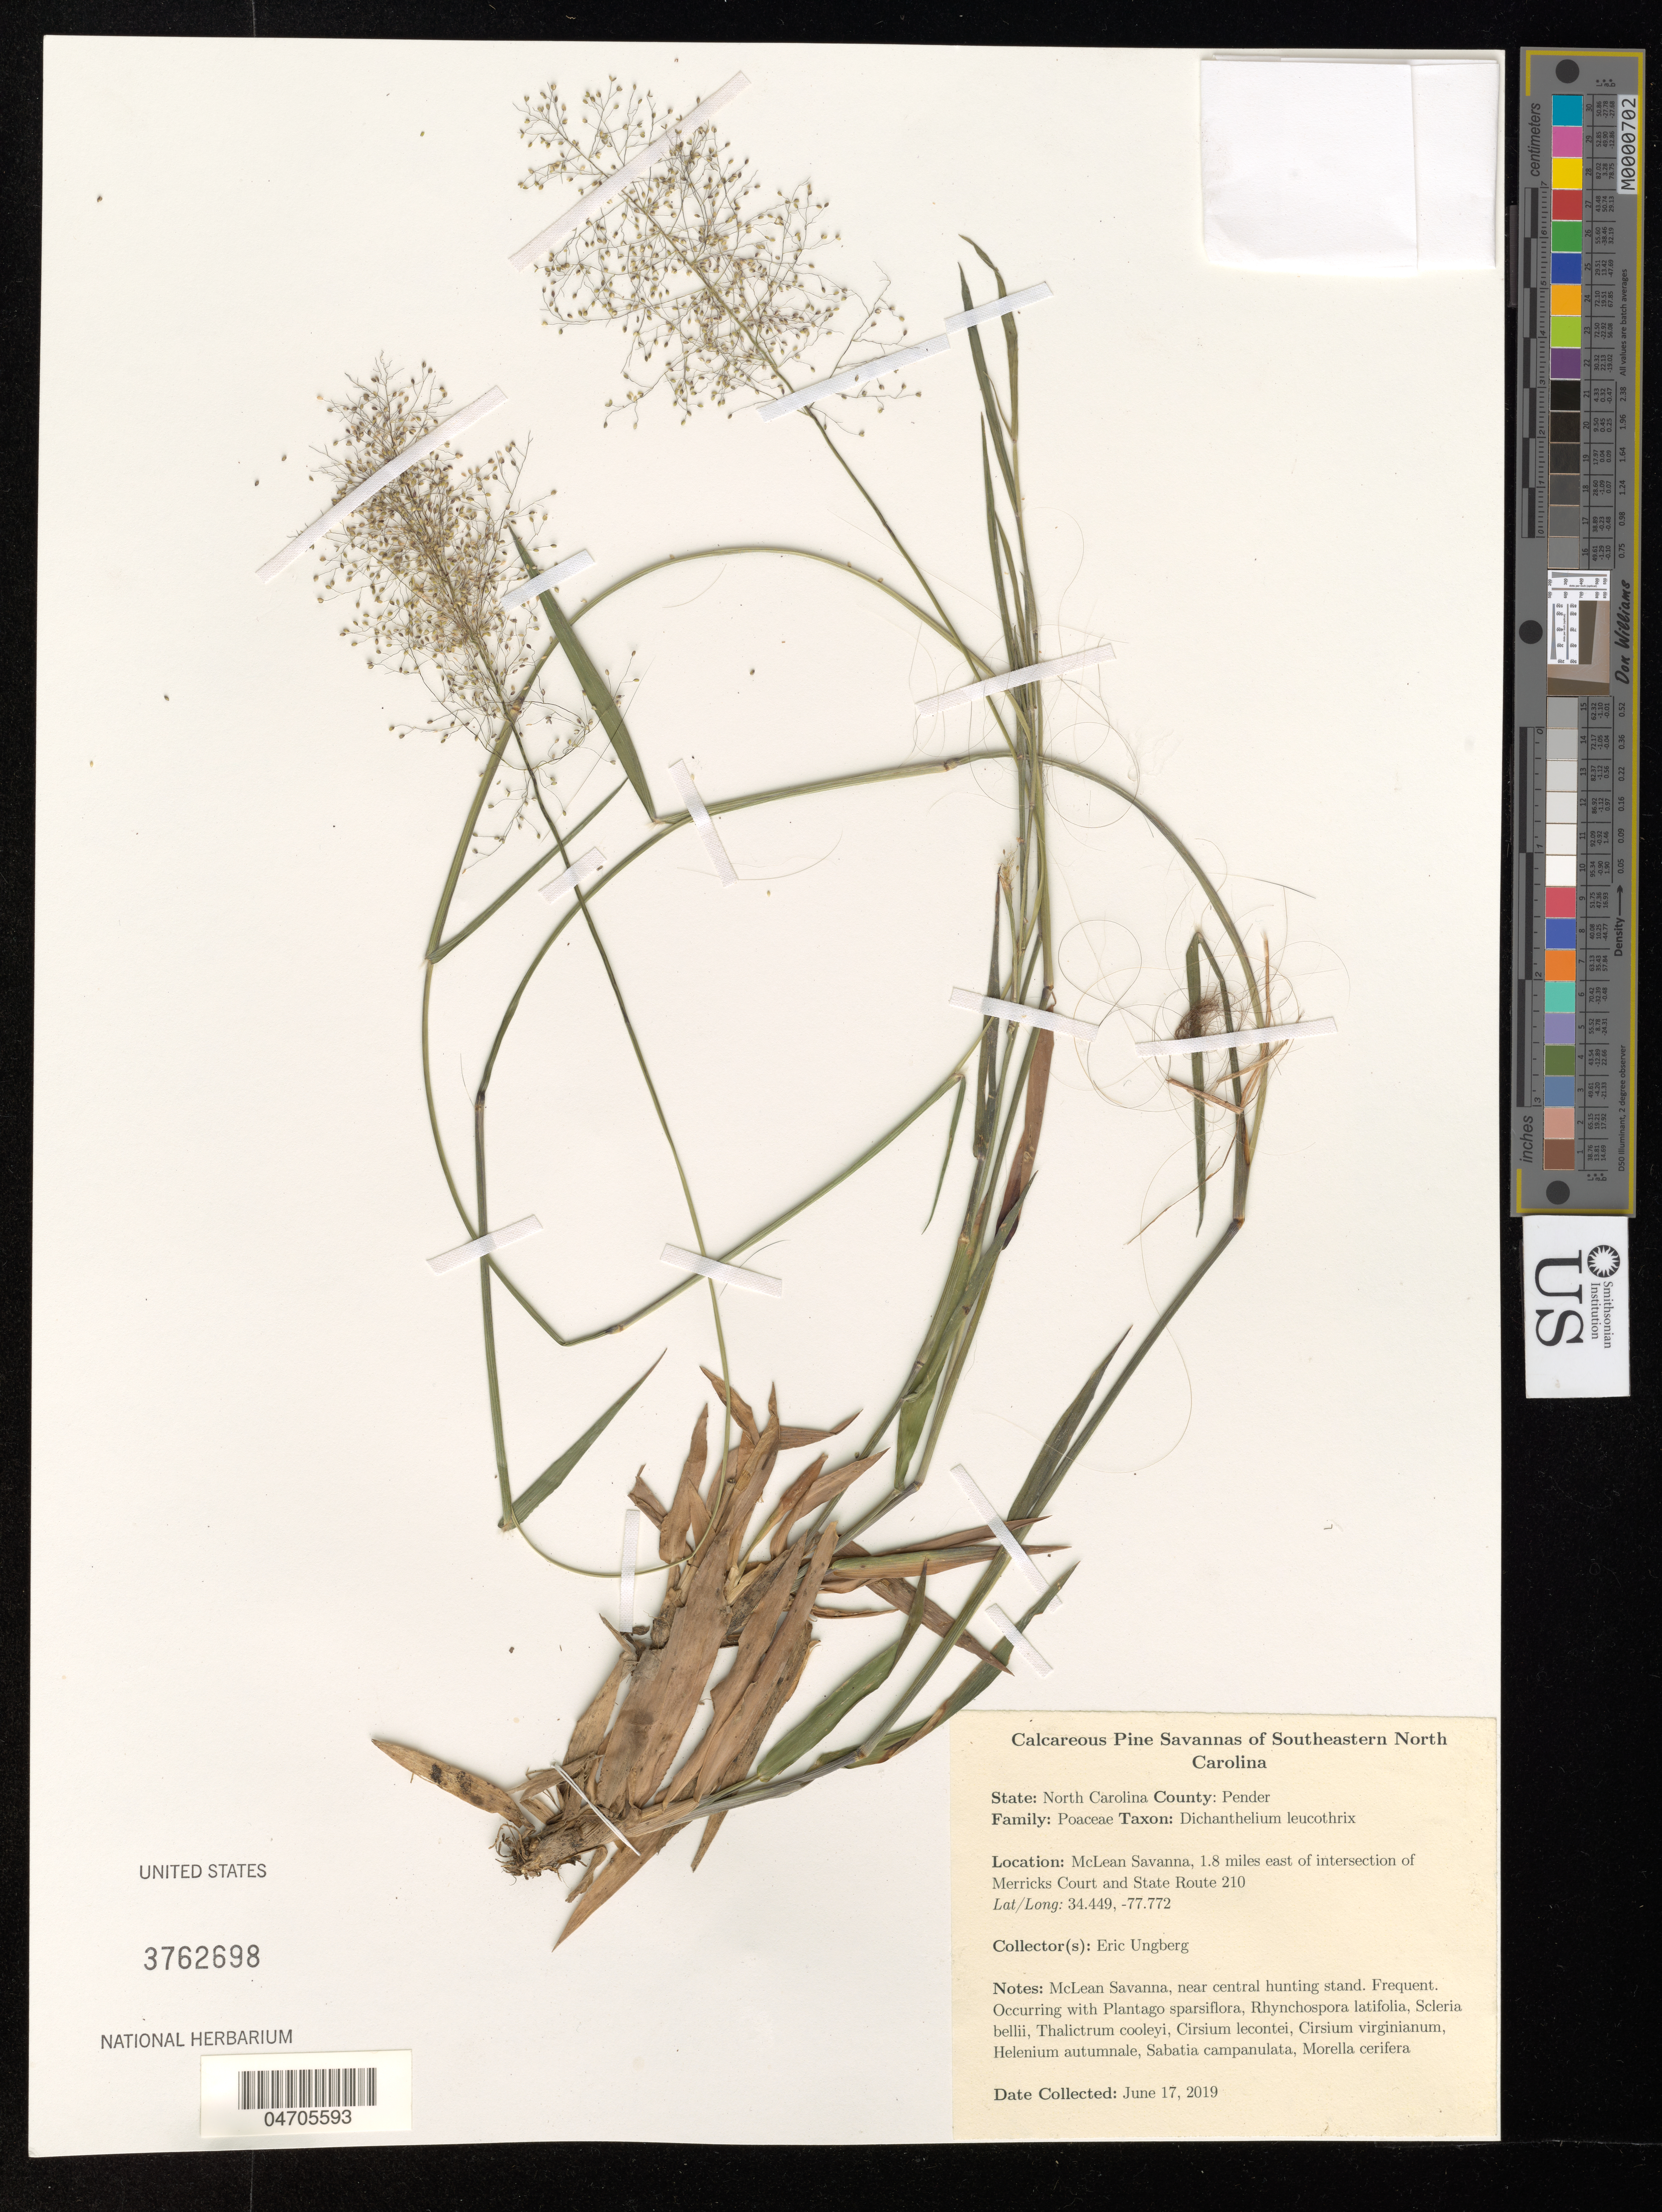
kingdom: Plantae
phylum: Tracheophyta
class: Liliopsida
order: Poales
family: Poaceae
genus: Dichanthelium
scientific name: Dichanthelium leucothrix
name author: (Nash) Freckmann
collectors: E. Ungberg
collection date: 2019-06-17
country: United States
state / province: North Carolina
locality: Calcareous Pine Savannas of Southeastern North Carolina. County: Pender. McLean Savanna, near central hunting stand.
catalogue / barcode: US 3762698